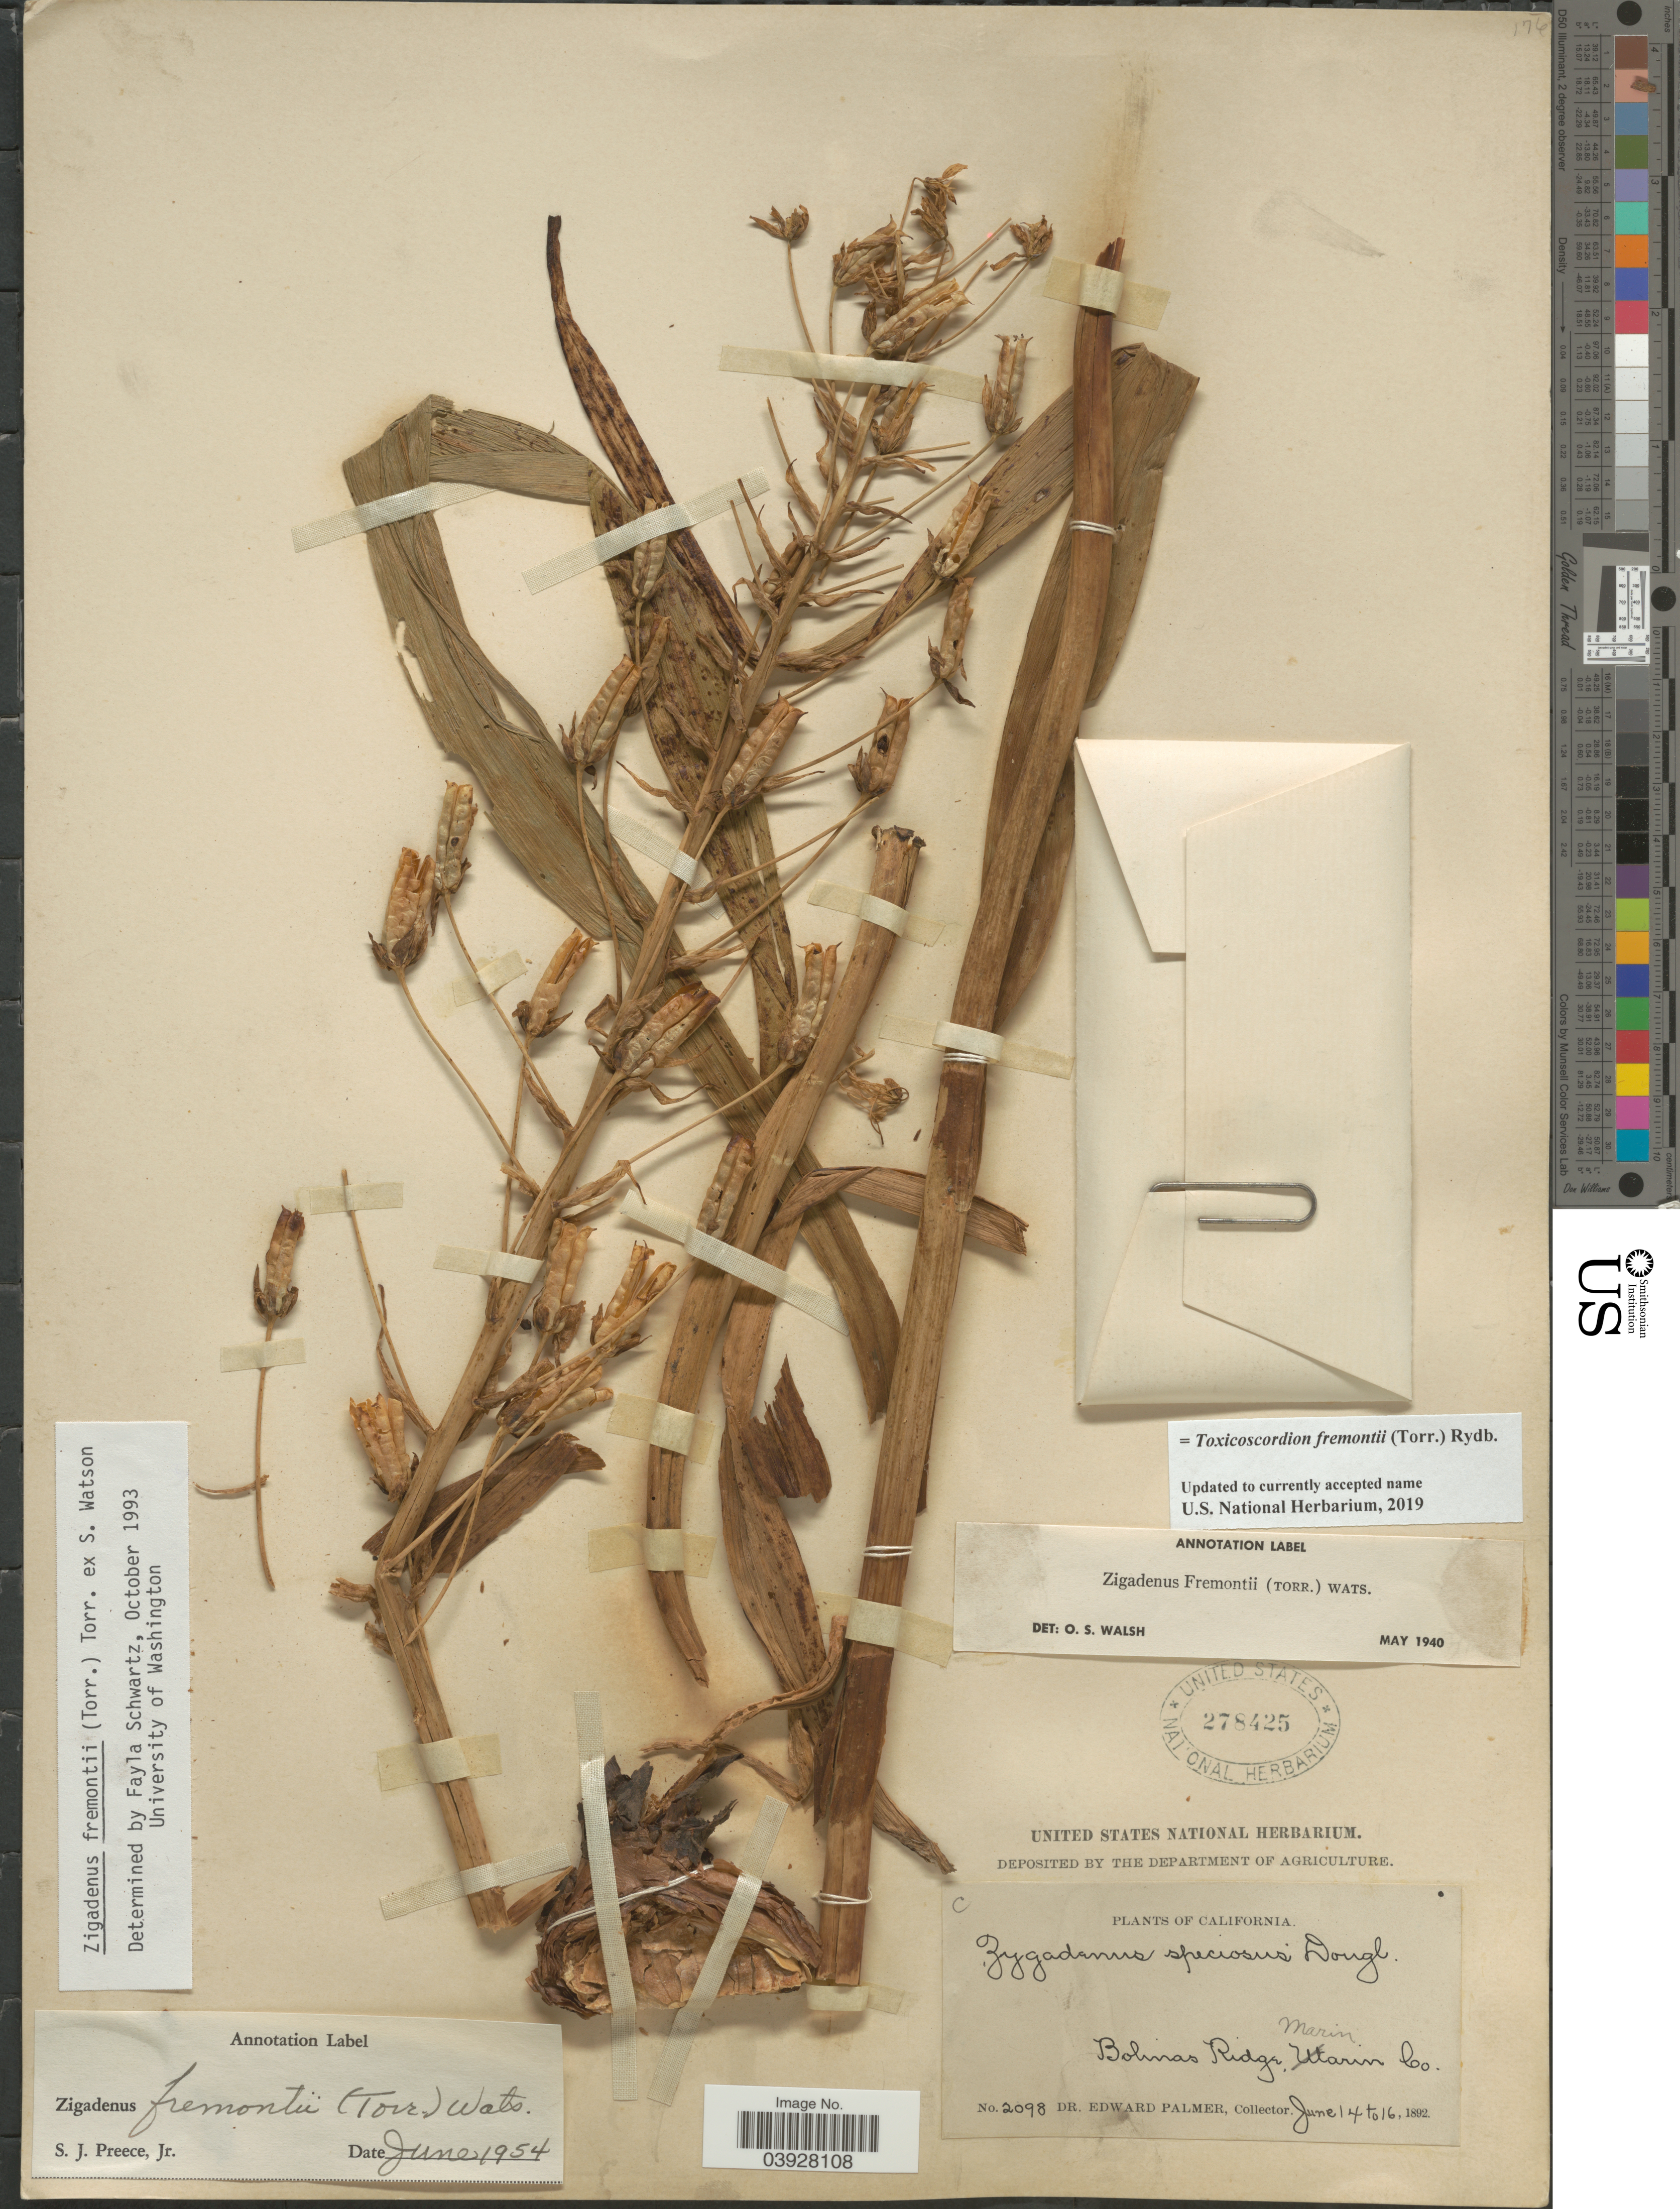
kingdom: Plantae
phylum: Tracheophyta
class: Liliopsida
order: Liliales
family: Melanthiaceae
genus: Toxicoscordion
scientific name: Toxicoscordion fremontii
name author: (Torr.) Rydb.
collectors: E. Palmer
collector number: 2098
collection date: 1892-06-14/1892-06-16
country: United States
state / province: California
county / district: Marin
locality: Bolinas Ridge, Marin Co.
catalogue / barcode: US 278425